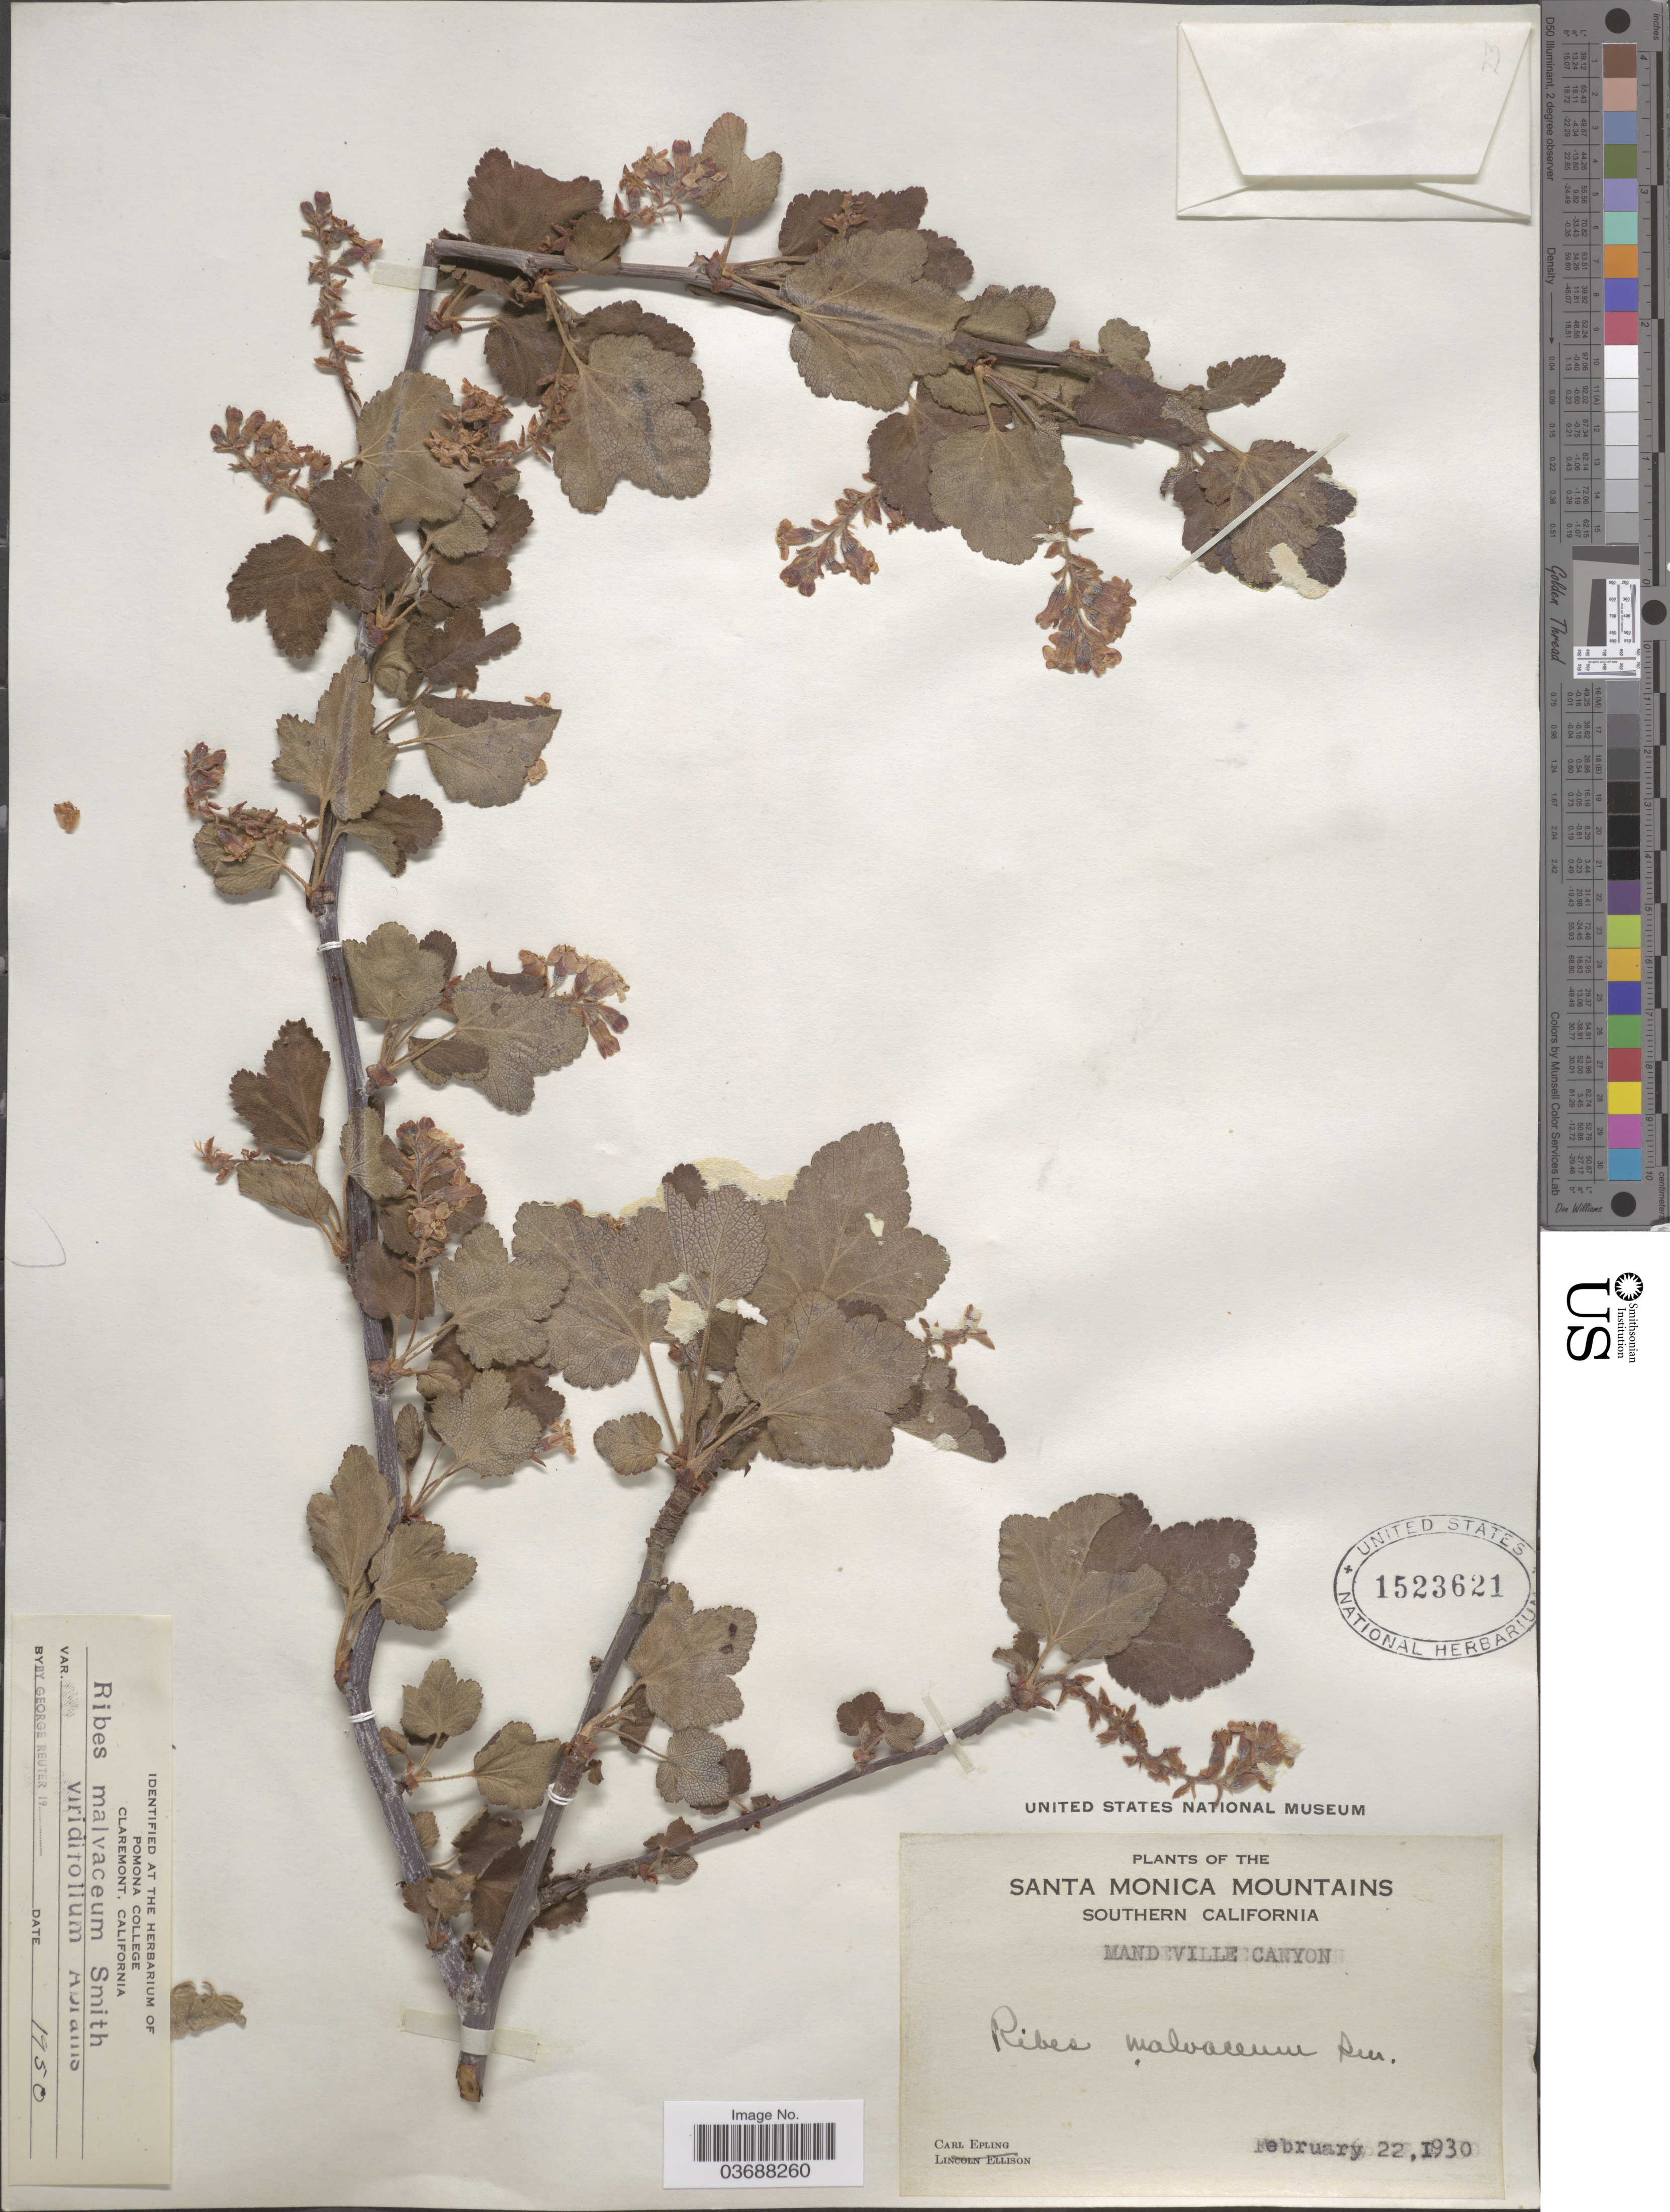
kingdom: Plantae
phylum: Tracheophyta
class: Magnoliopsida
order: Saxifragales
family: Grossulariaceae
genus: Ribes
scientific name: Ribes malvaceum var. viridifolium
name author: Abrams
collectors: C. C. Epling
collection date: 1930-02-22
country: United States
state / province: California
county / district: Los Angeles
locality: Santa Monica Mountains. Southern California. Mandeville Canyon.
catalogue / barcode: US 1523621